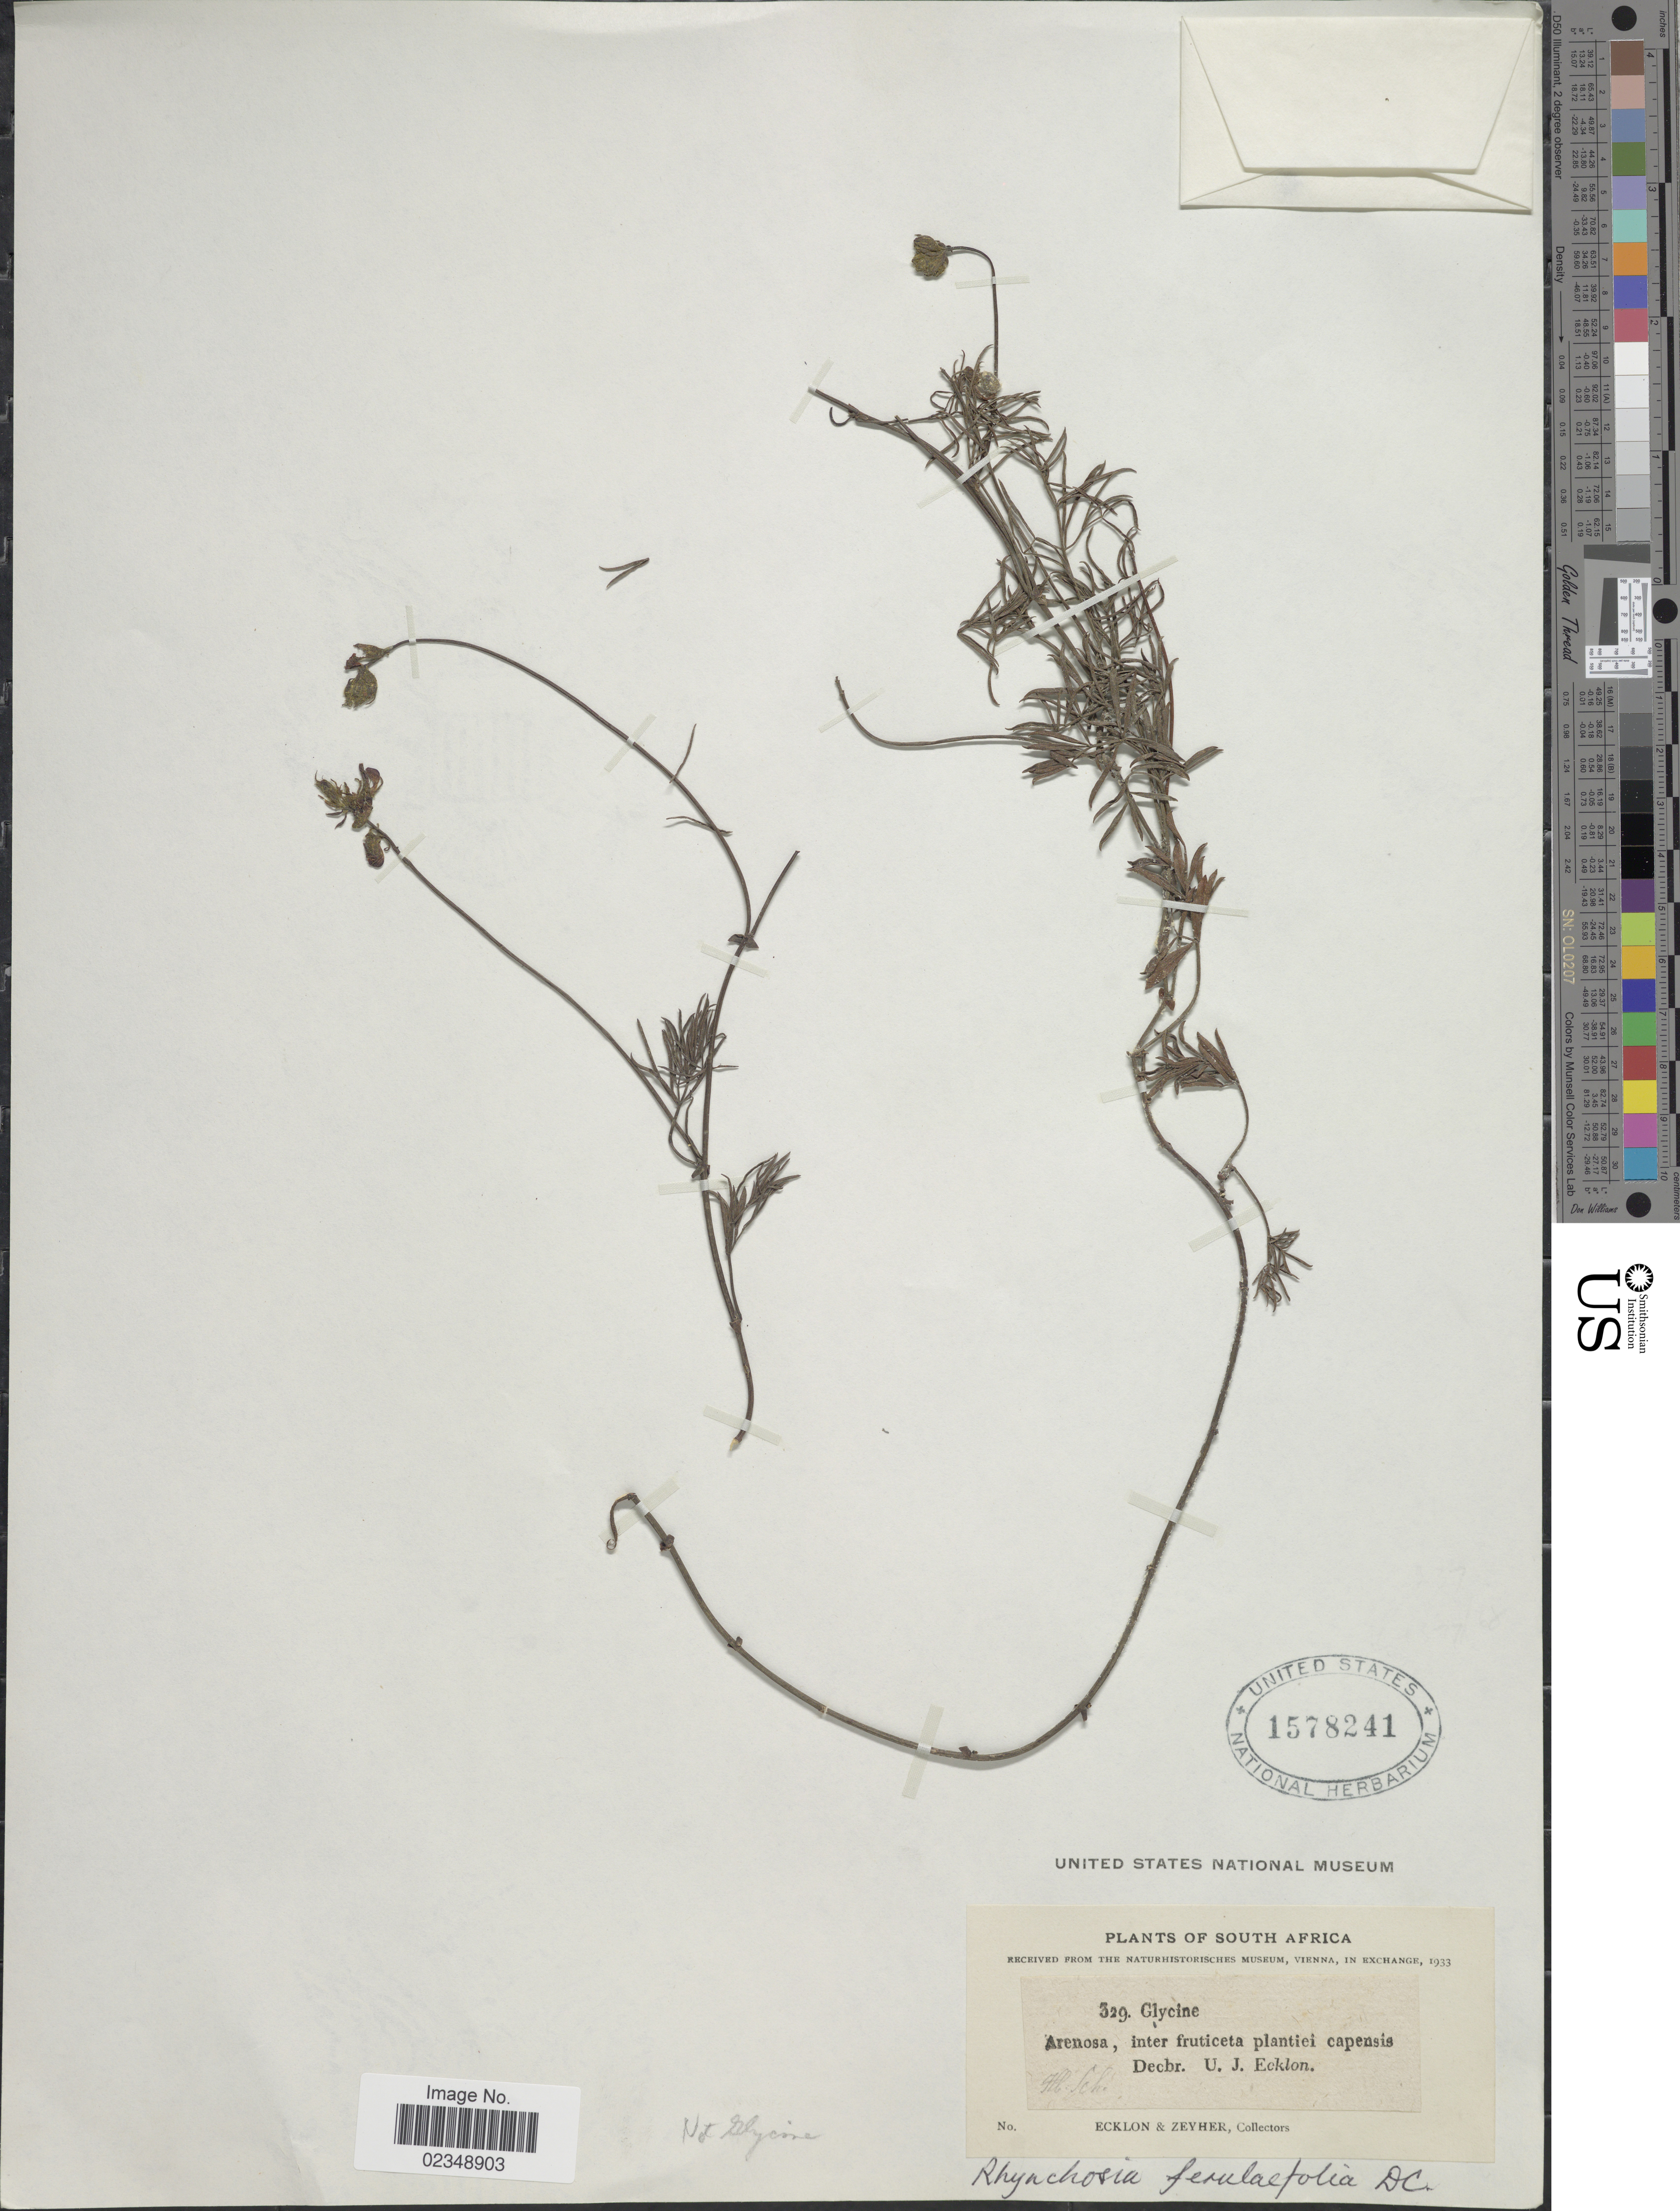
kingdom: Plantae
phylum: Tracheophyta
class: Magnoliopsida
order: Fabales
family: Fabaceae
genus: Rhynchosia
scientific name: Rhynchosia ferulifolia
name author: Benth. ex Harv. & Sond.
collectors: U. Ecklon & -. Zeyher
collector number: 329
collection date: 1933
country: South Africa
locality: Arenosa, inter fruticeta plantiei capensis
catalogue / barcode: US 1578241